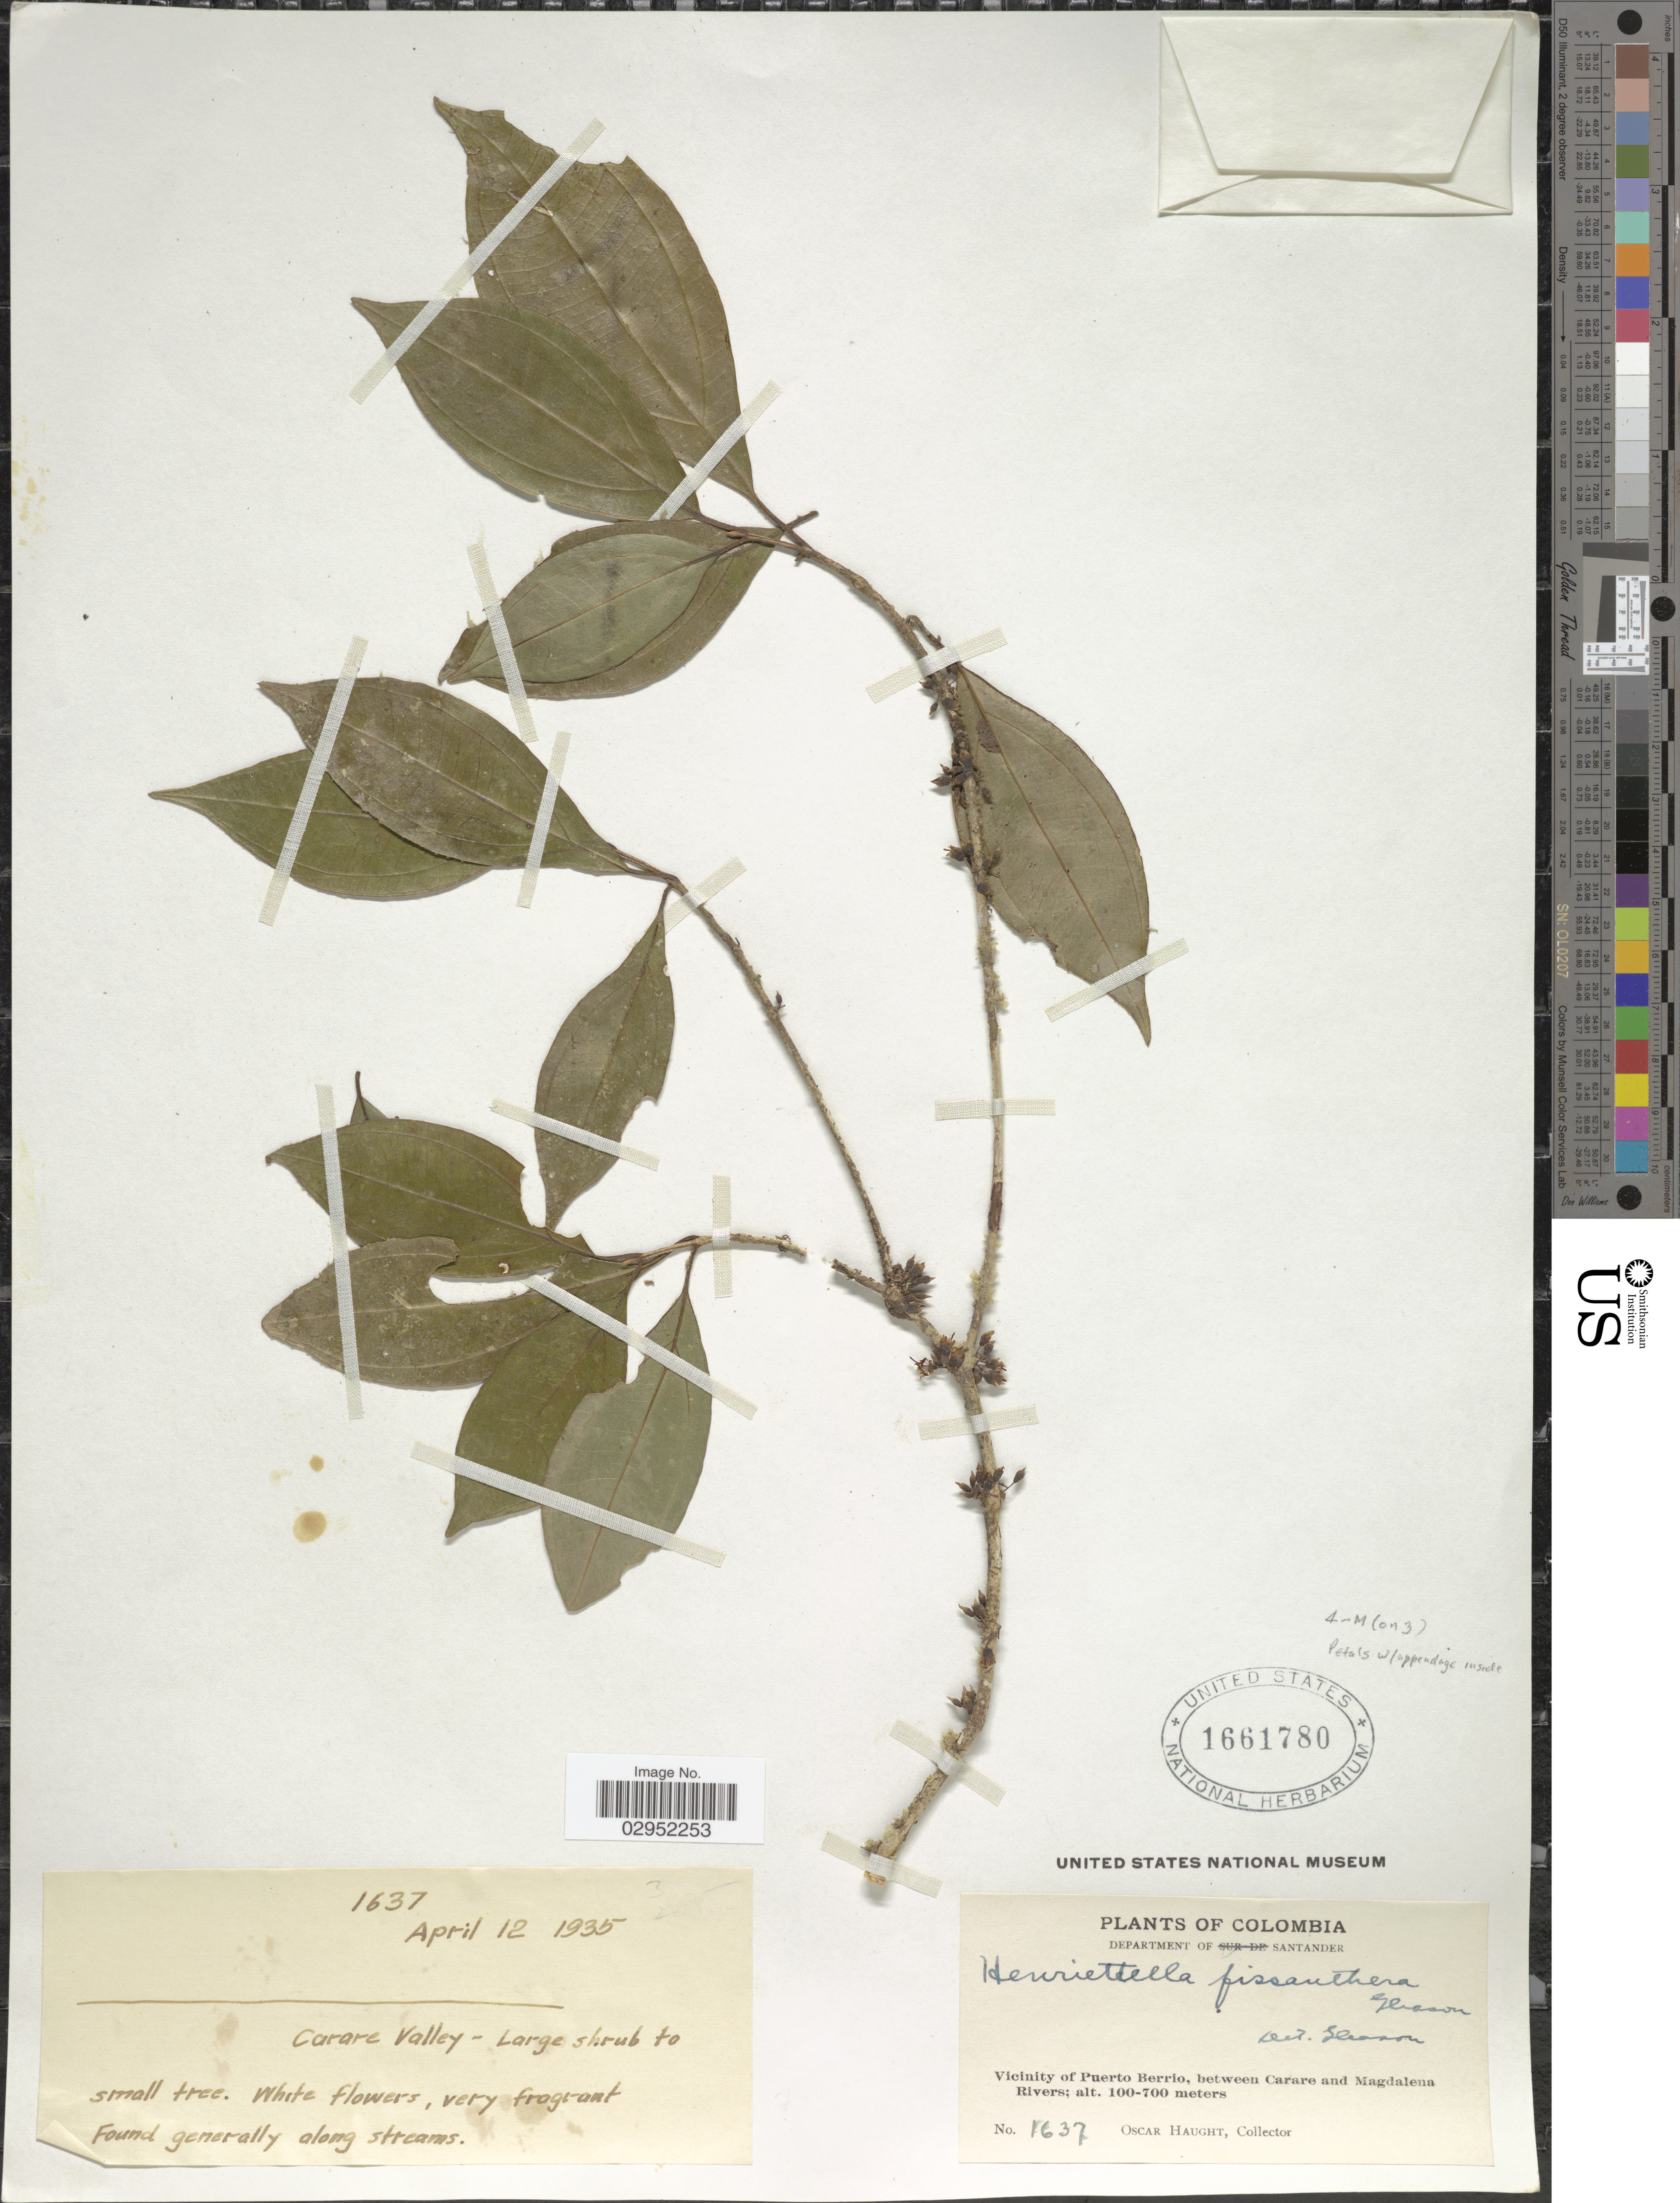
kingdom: Plantae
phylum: Tracheophyta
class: Magnoliopsida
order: Myrtales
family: Melastomataceae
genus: Henriettea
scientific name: Henriettea fissanthera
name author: (Gleason) Penneys et al.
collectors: O. Haught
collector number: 1637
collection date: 1935-04-12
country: Colombia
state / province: Santander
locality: Carare Valley. Vicinity of Puerto Barrio, between Carare and Magdalena Rivers.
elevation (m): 100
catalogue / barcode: US 1661780